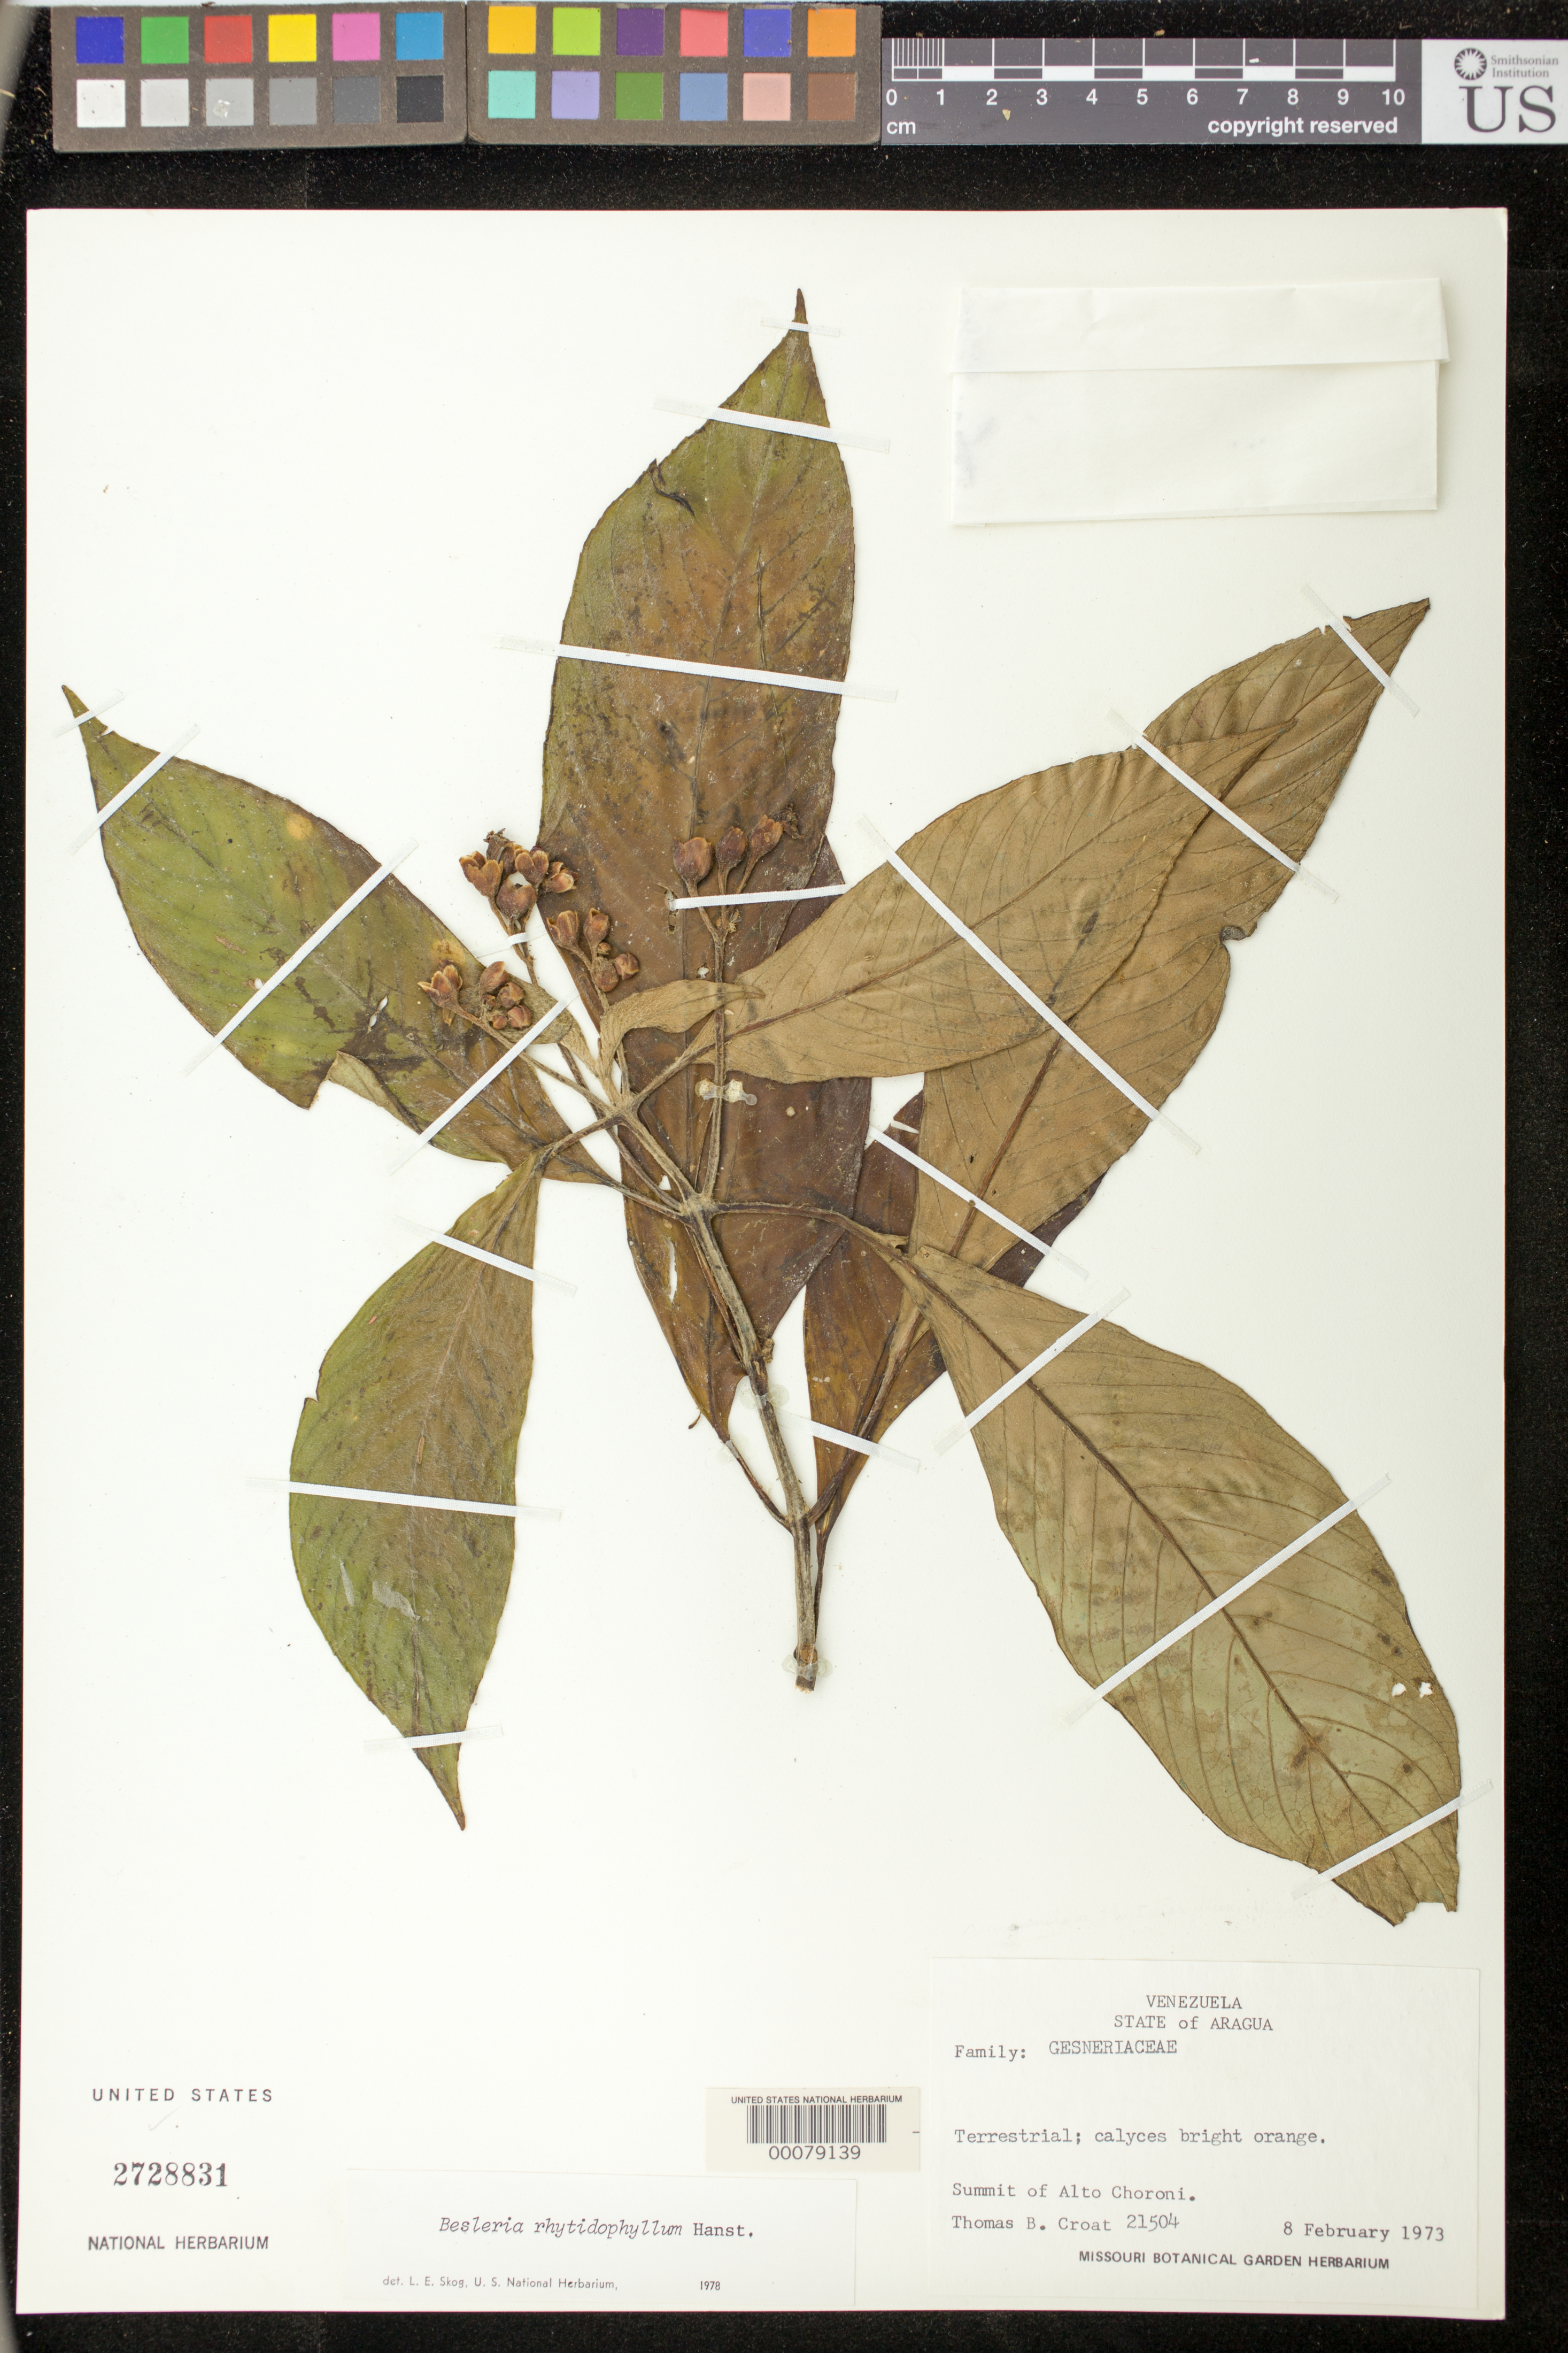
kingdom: Plantae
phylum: Tracheophyta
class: Magnoliopsida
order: Lamiales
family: Gesneriaceae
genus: Besleria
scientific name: Besleria rhytidophyllum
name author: Hanst.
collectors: T. B. Croat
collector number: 21504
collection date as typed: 08 Feb 1973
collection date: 1973-02-08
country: Venezuela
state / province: Aragua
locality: Summit of Alto Choroni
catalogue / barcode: US 2728831